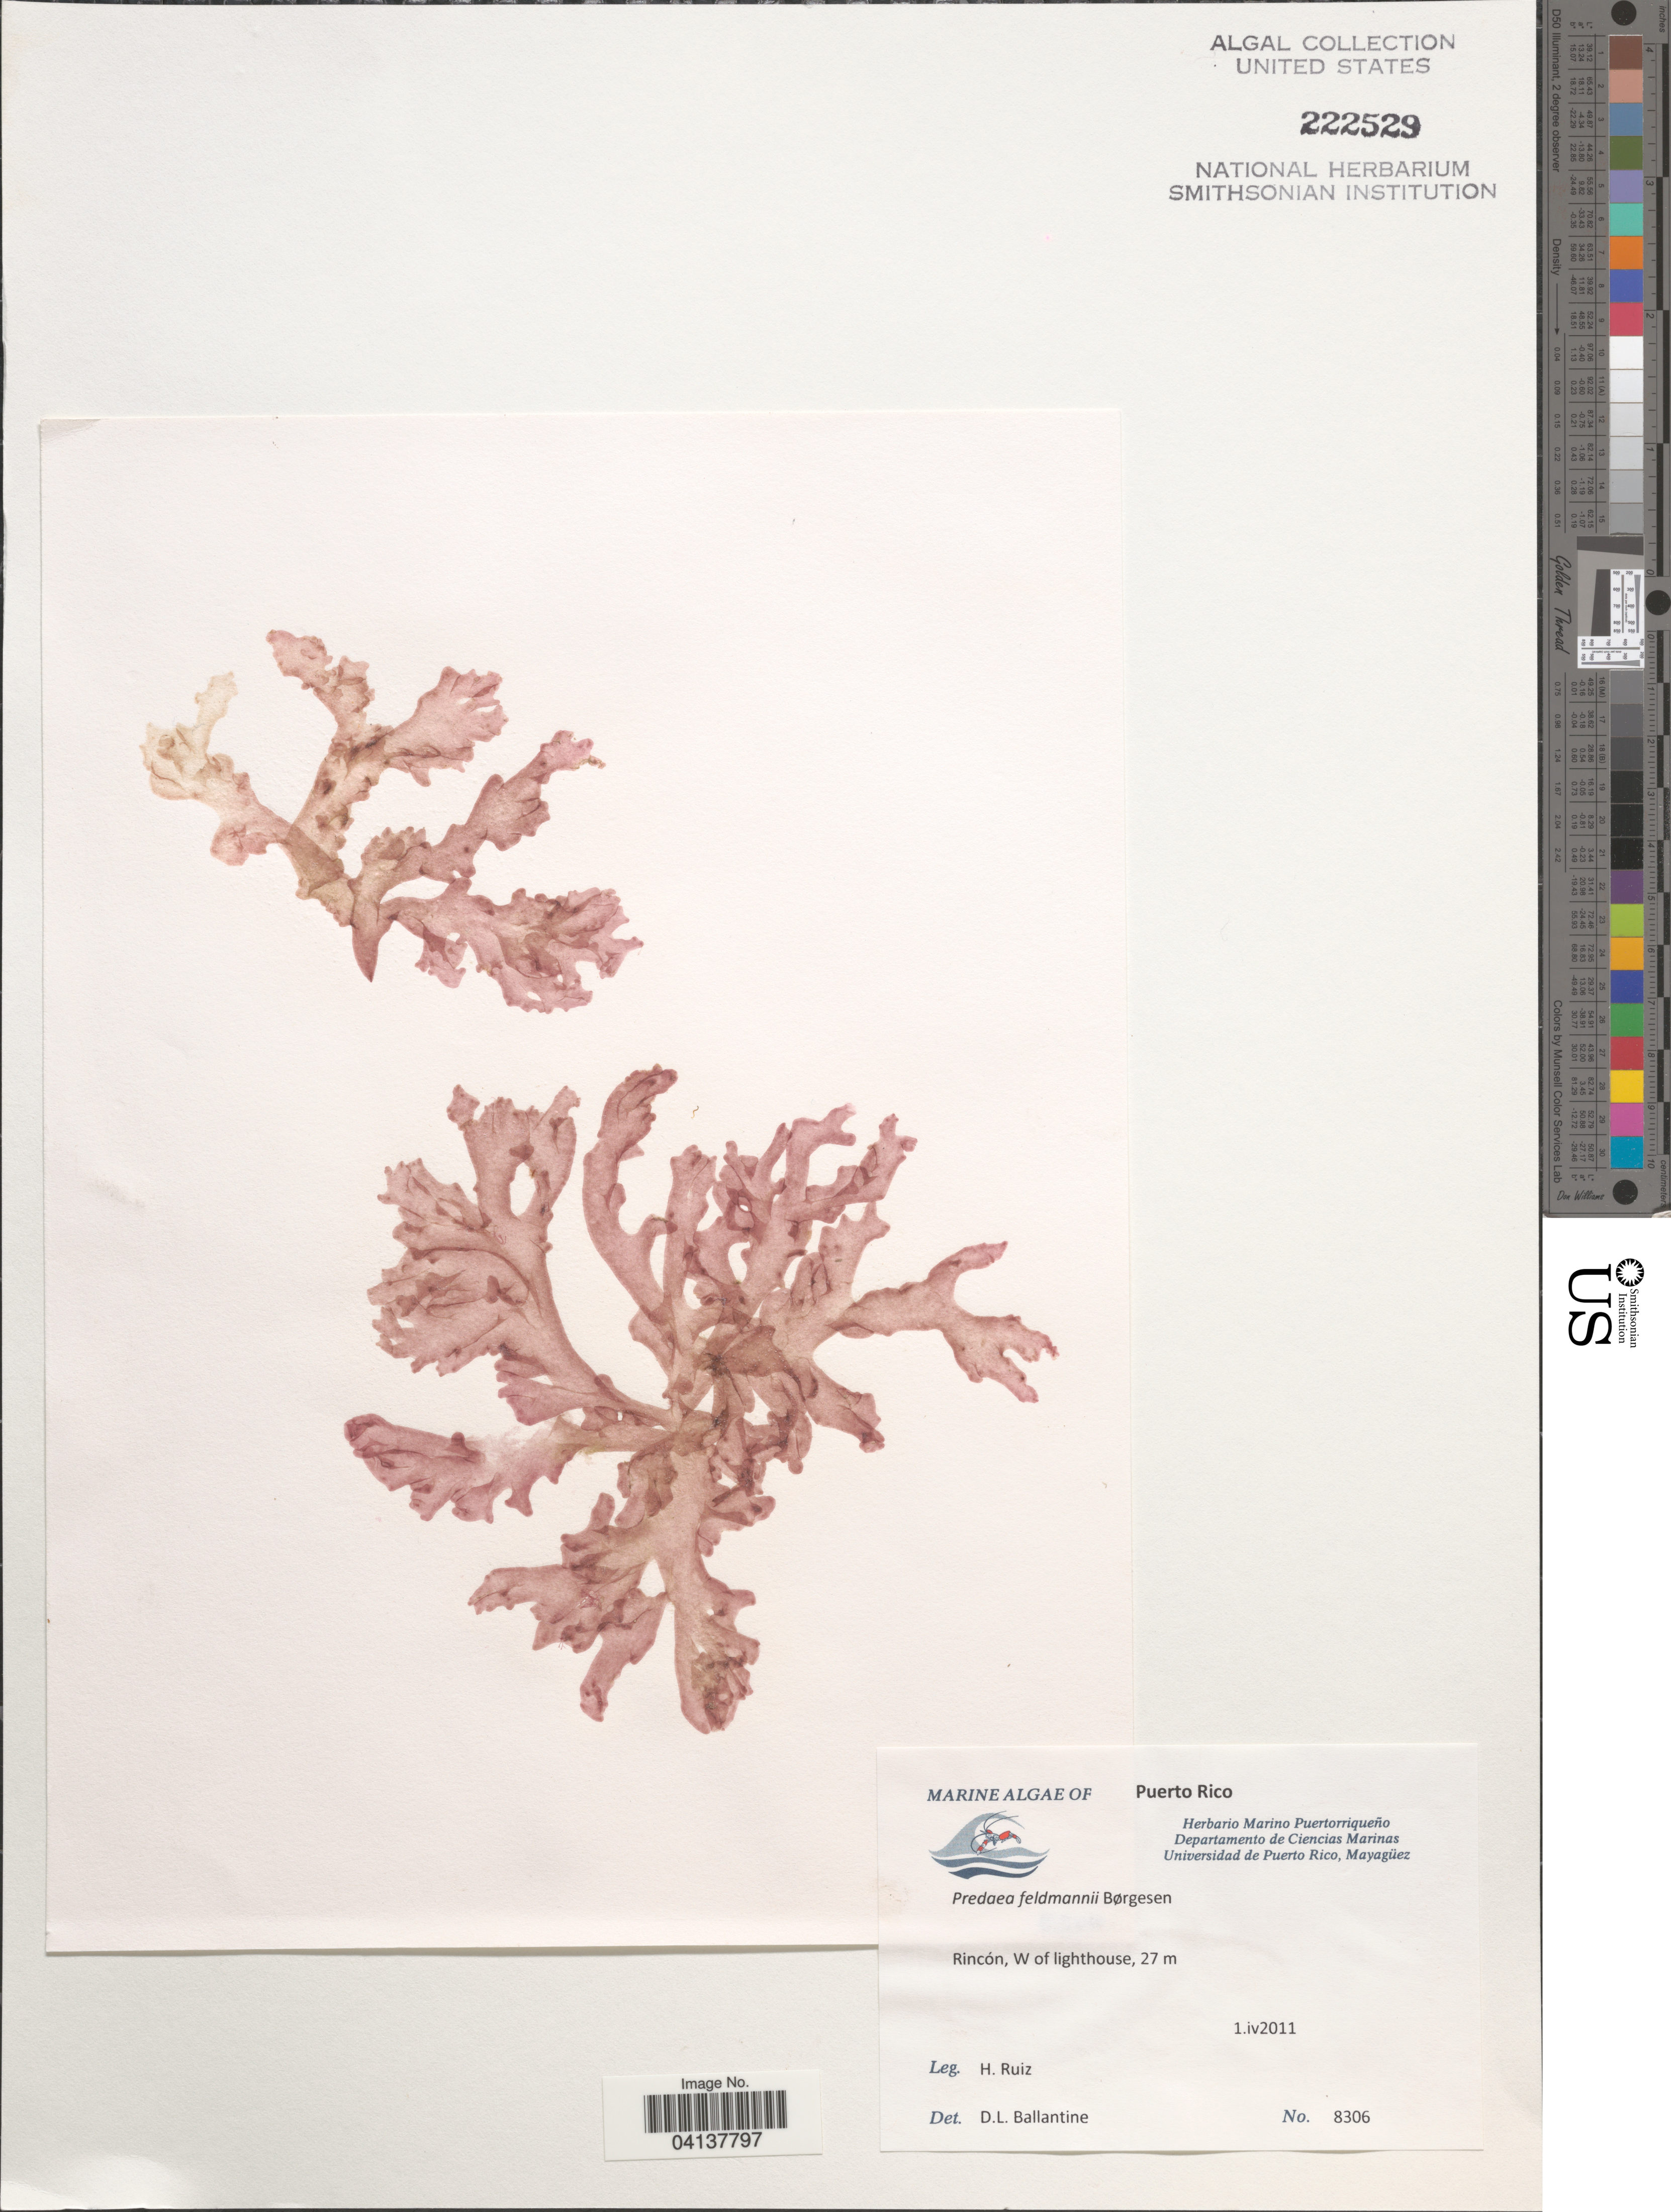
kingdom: Plantae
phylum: Rhodophyta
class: Florideophyceae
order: Nemastomatales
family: Nemastomataceae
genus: Predaea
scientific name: Predaea feldmannii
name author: Børgesen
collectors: H. Ruiz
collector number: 8306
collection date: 2011-04-01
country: Puerto Rico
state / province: Rincón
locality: W of lighthouse.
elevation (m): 27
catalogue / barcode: US 222529